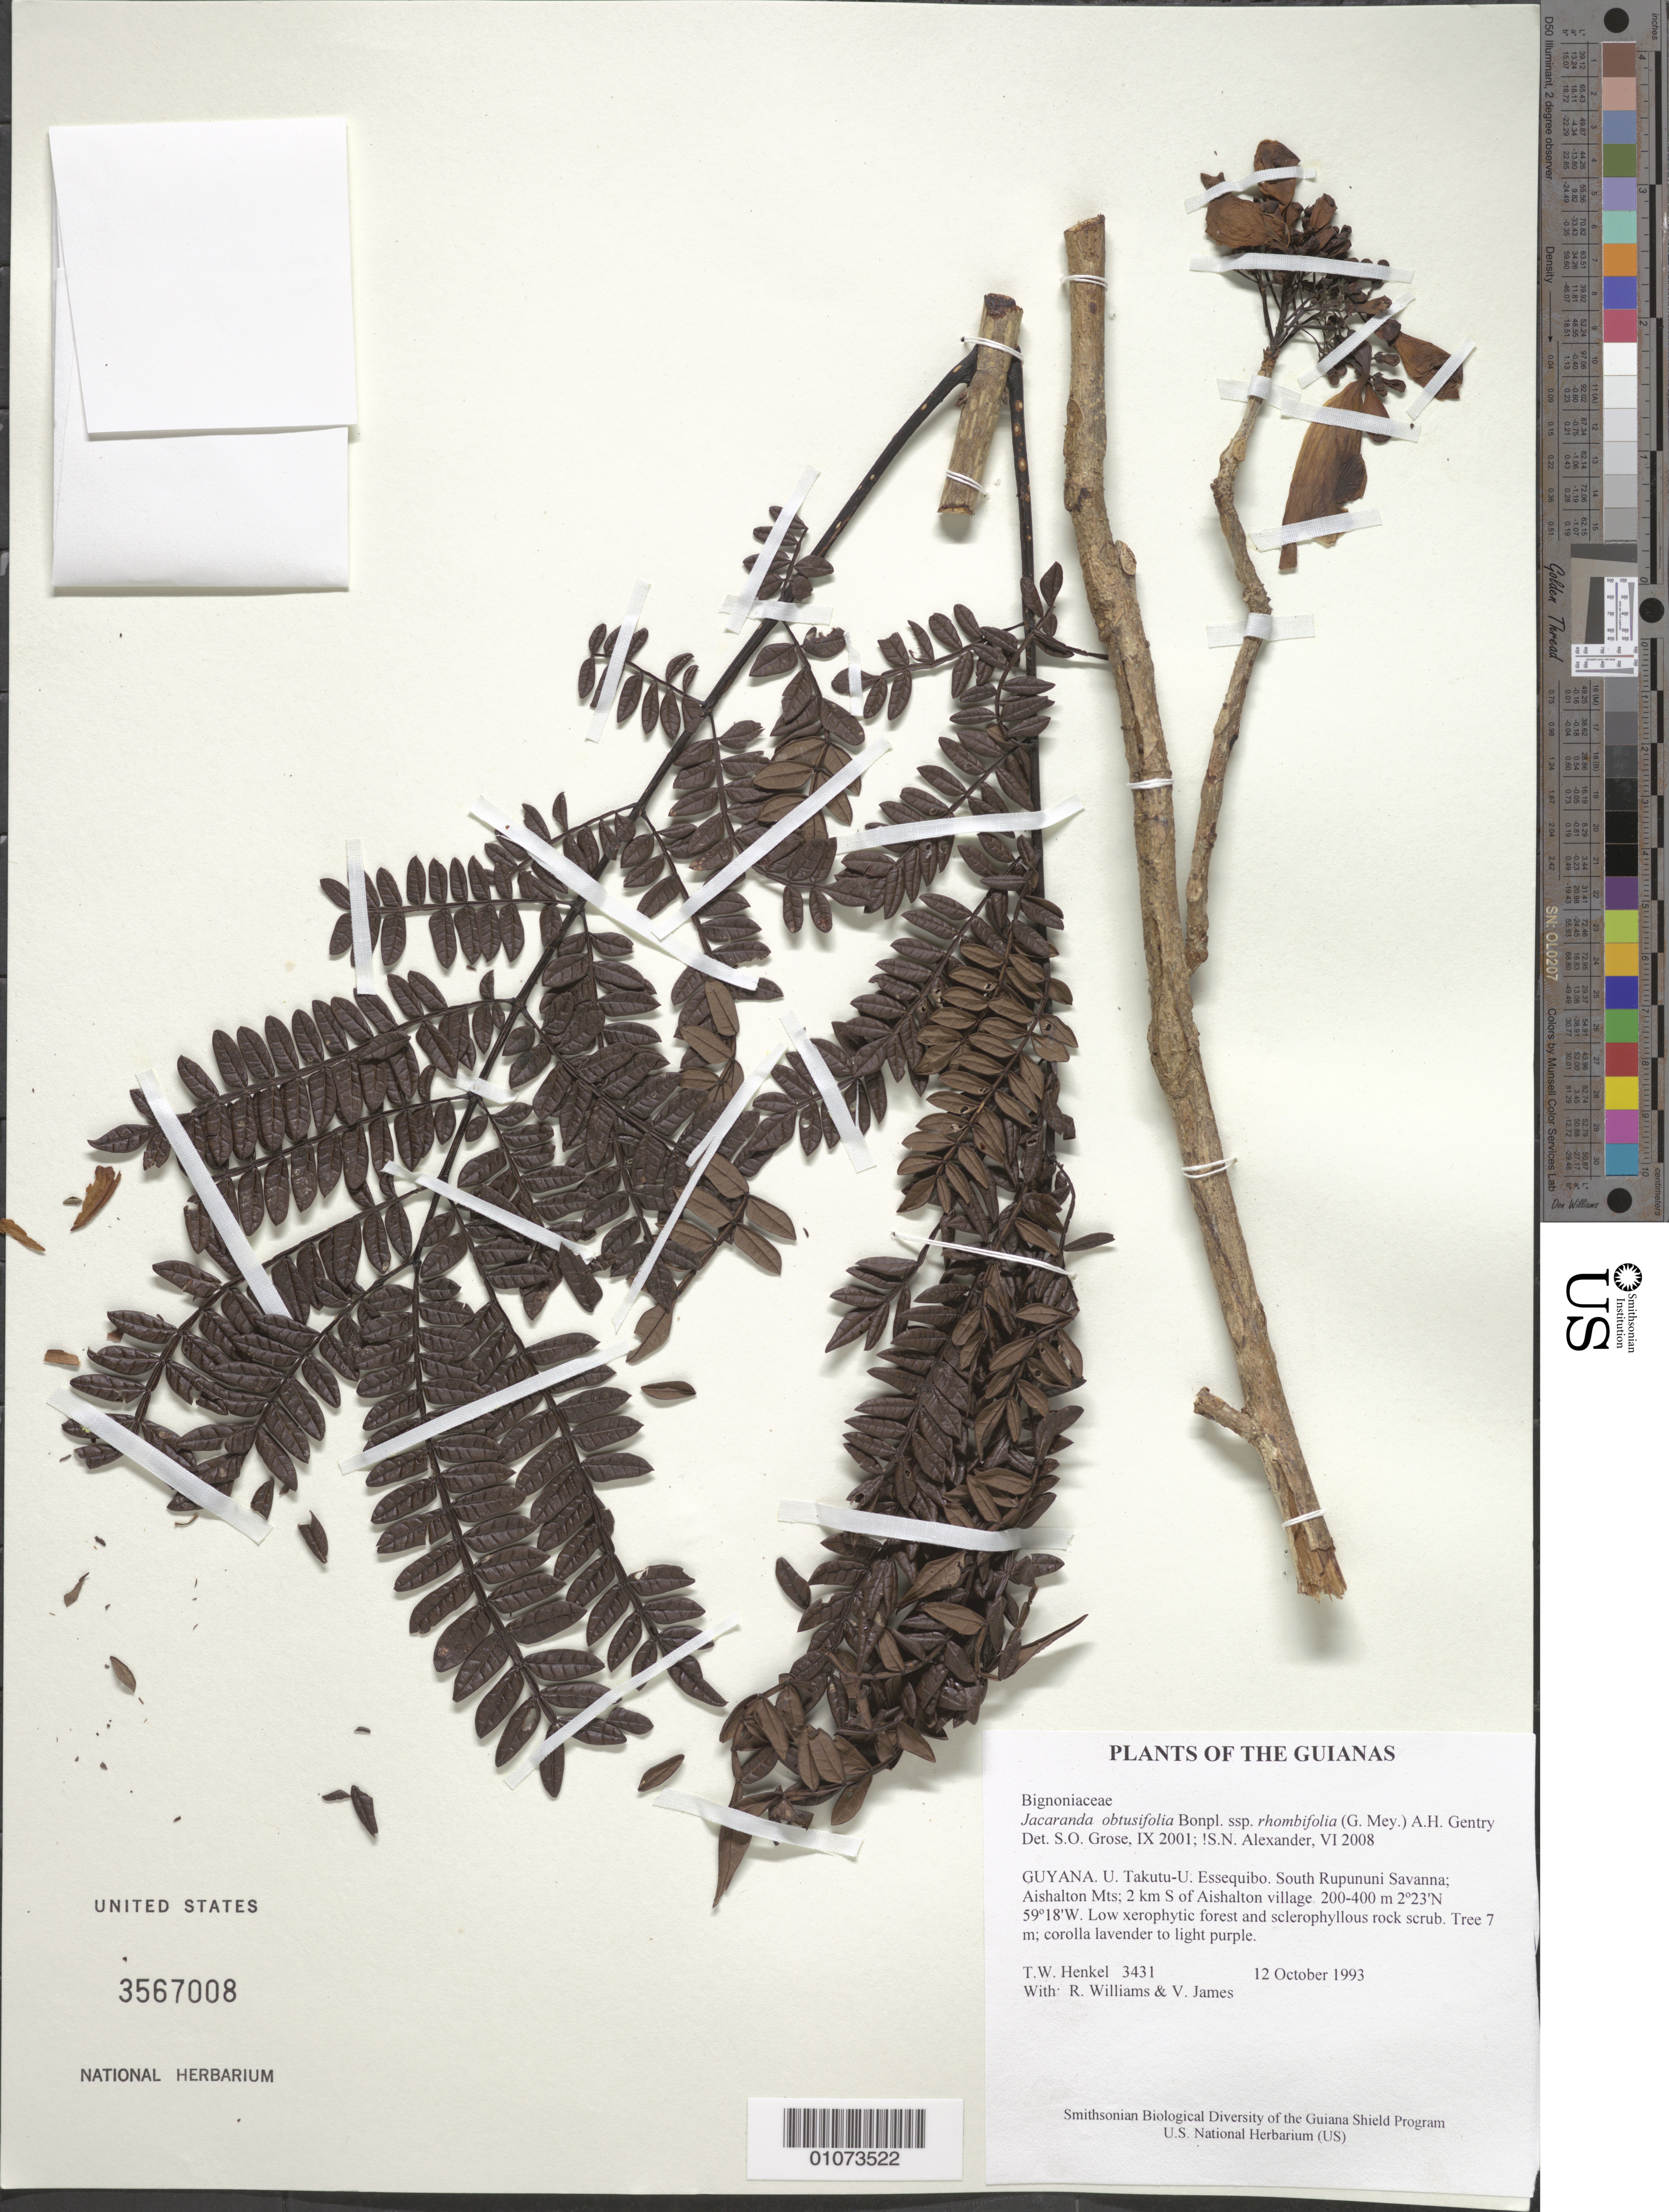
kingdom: Plantae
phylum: Tracheophyta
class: Magnoliopsida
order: Lamiales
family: Bignoniaceae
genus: Jacaranda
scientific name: Jacaranda obtusifolia subsp. rhombifolia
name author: (G. Mey.) A.H. Gentry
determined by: Alexander, S. N.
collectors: T. Henkel, R. Williams & V. James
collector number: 3431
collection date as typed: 12 October 1993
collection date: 1993-10-12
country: Guyana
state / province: U. Takutu-U. Essequibo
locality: South Rupununi Savanna; Aishalton Mts; 2 km S of Aishalton village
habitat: Low xerophytic forest and sclerophyllous rock scrub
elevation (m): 200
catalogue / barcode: US 3567008